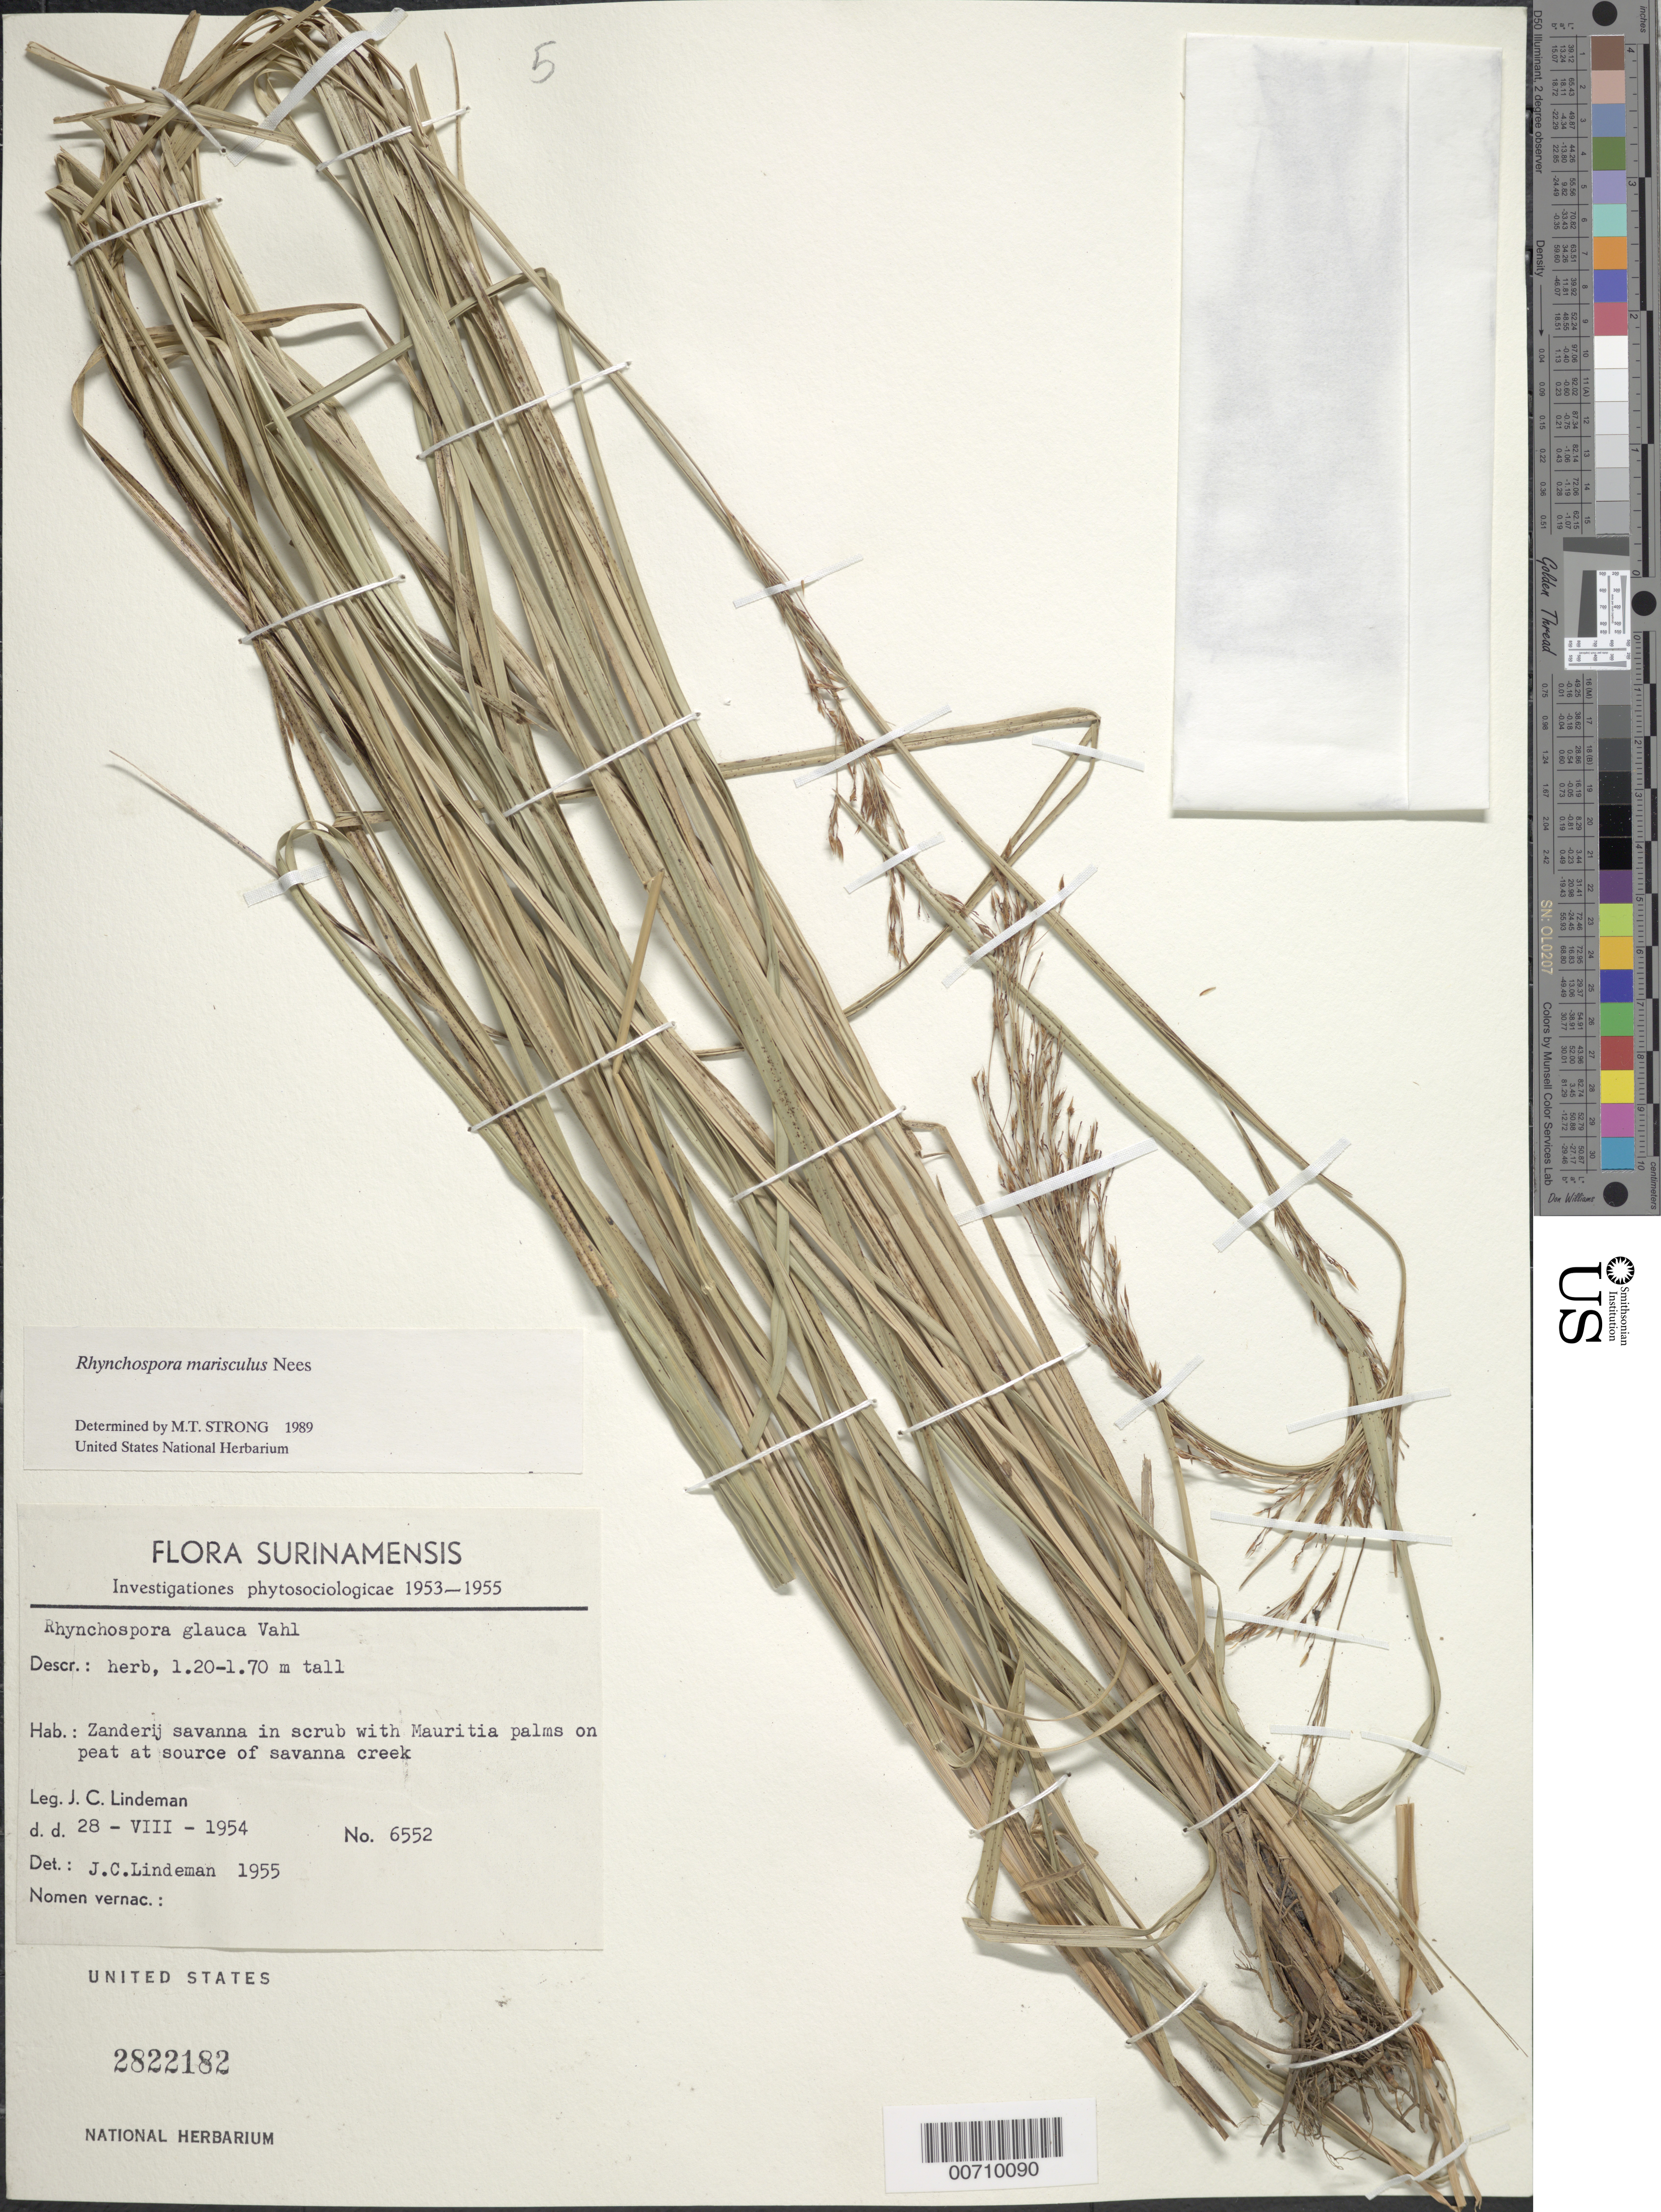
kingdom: Plantae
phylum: Tracheophyta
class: Liliopsida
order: Poales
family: Cyperaceae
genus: Rhynchospora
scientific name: Rhynchospora marisculus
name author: Lindl. & Nees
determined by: Strong, M. T., (US), Smithsonian Institution - National Museum of Natural History (UNITED STATES)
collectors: J. C. Lindeman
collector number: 6552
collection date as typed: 28-Aug-54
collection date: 1954-08-28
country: Suriname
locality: Zanderij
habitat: Savanna, in scrub with Mauritia palms on peat at source of savanna creek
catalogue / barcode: US 2822182